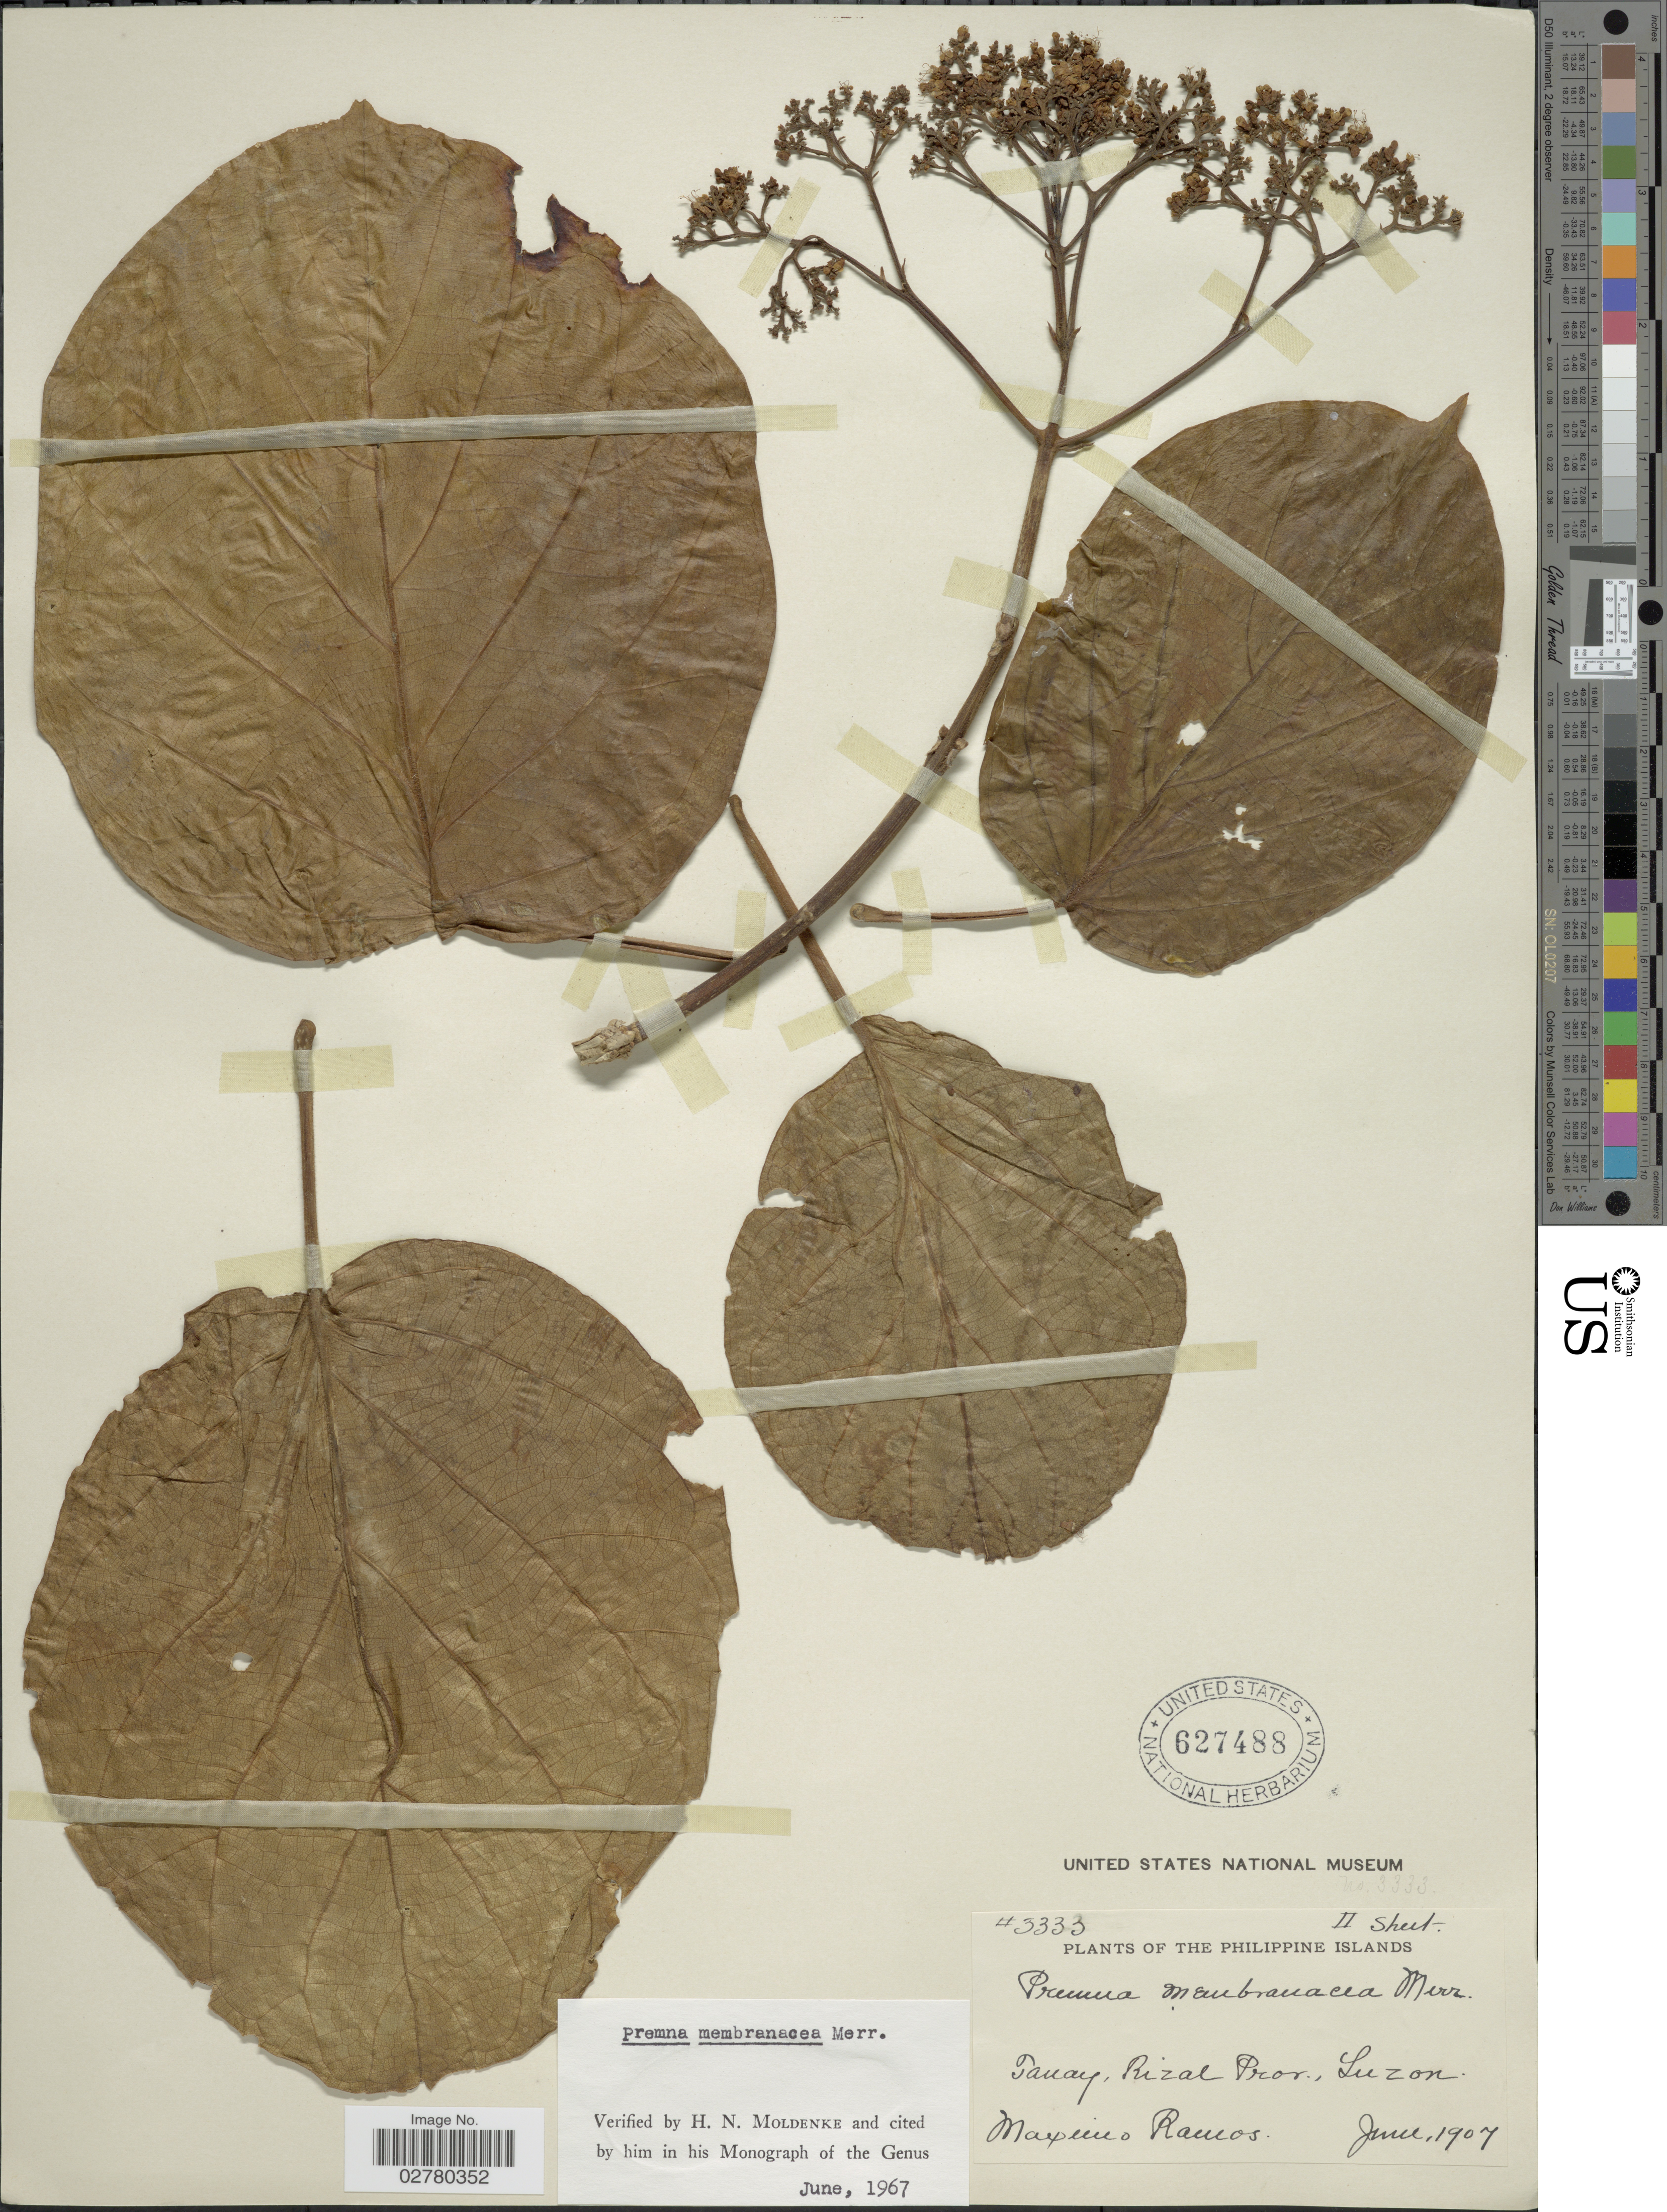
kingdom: Plantae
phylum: Tracheophyta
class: Magnoliopsida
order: Lamiales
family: Lamiaceae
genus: Premna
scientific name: Premna membranacea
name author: Merr.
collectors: M. Ramos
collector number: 3333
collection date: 1907-06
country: Philippines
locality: Tanay, Rizal Prov., Luzon.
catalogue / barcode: US 627488